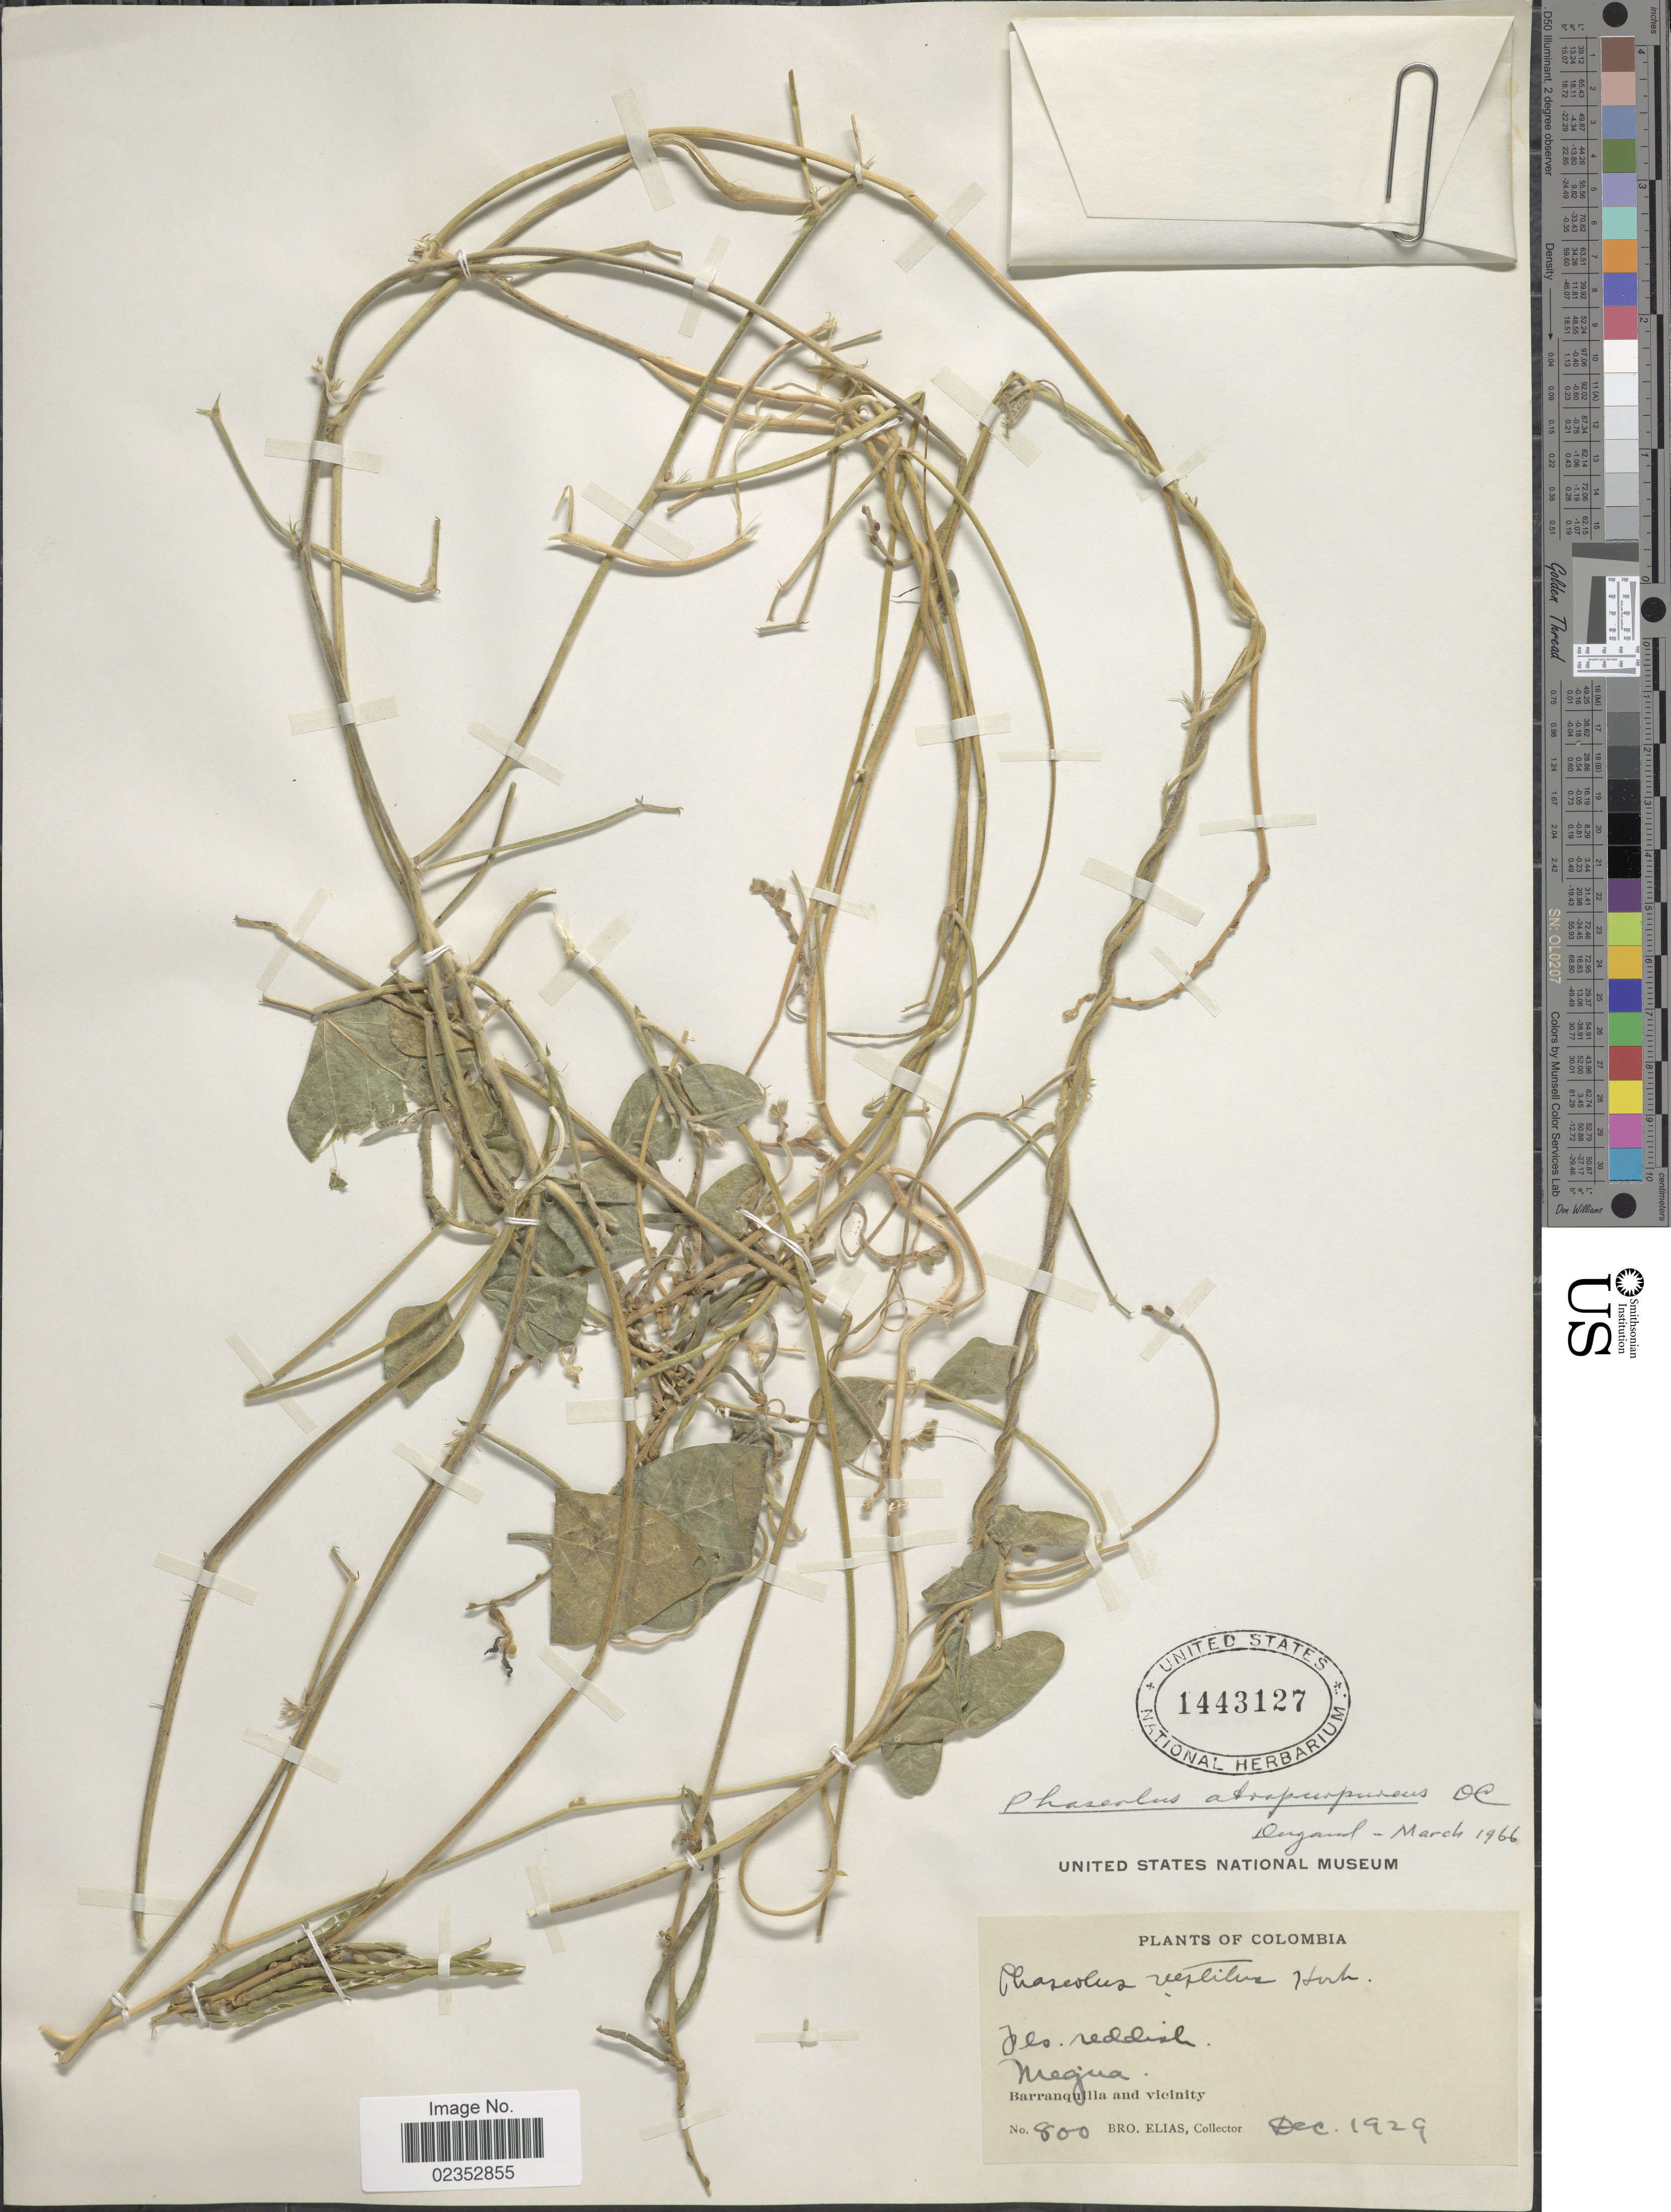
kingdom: Plantae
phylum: Tracheophyta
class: Magnoliopsida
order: Fabales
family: Fabaceae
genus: Macroptilium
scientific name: Macroptilium gracile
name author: (Poepp. ex Benth.) Urb.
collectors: Bro. Elias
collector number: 800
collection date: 1929-12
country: Colombia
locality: Megua, Barranquila and vicinity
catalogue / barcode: US 1443127